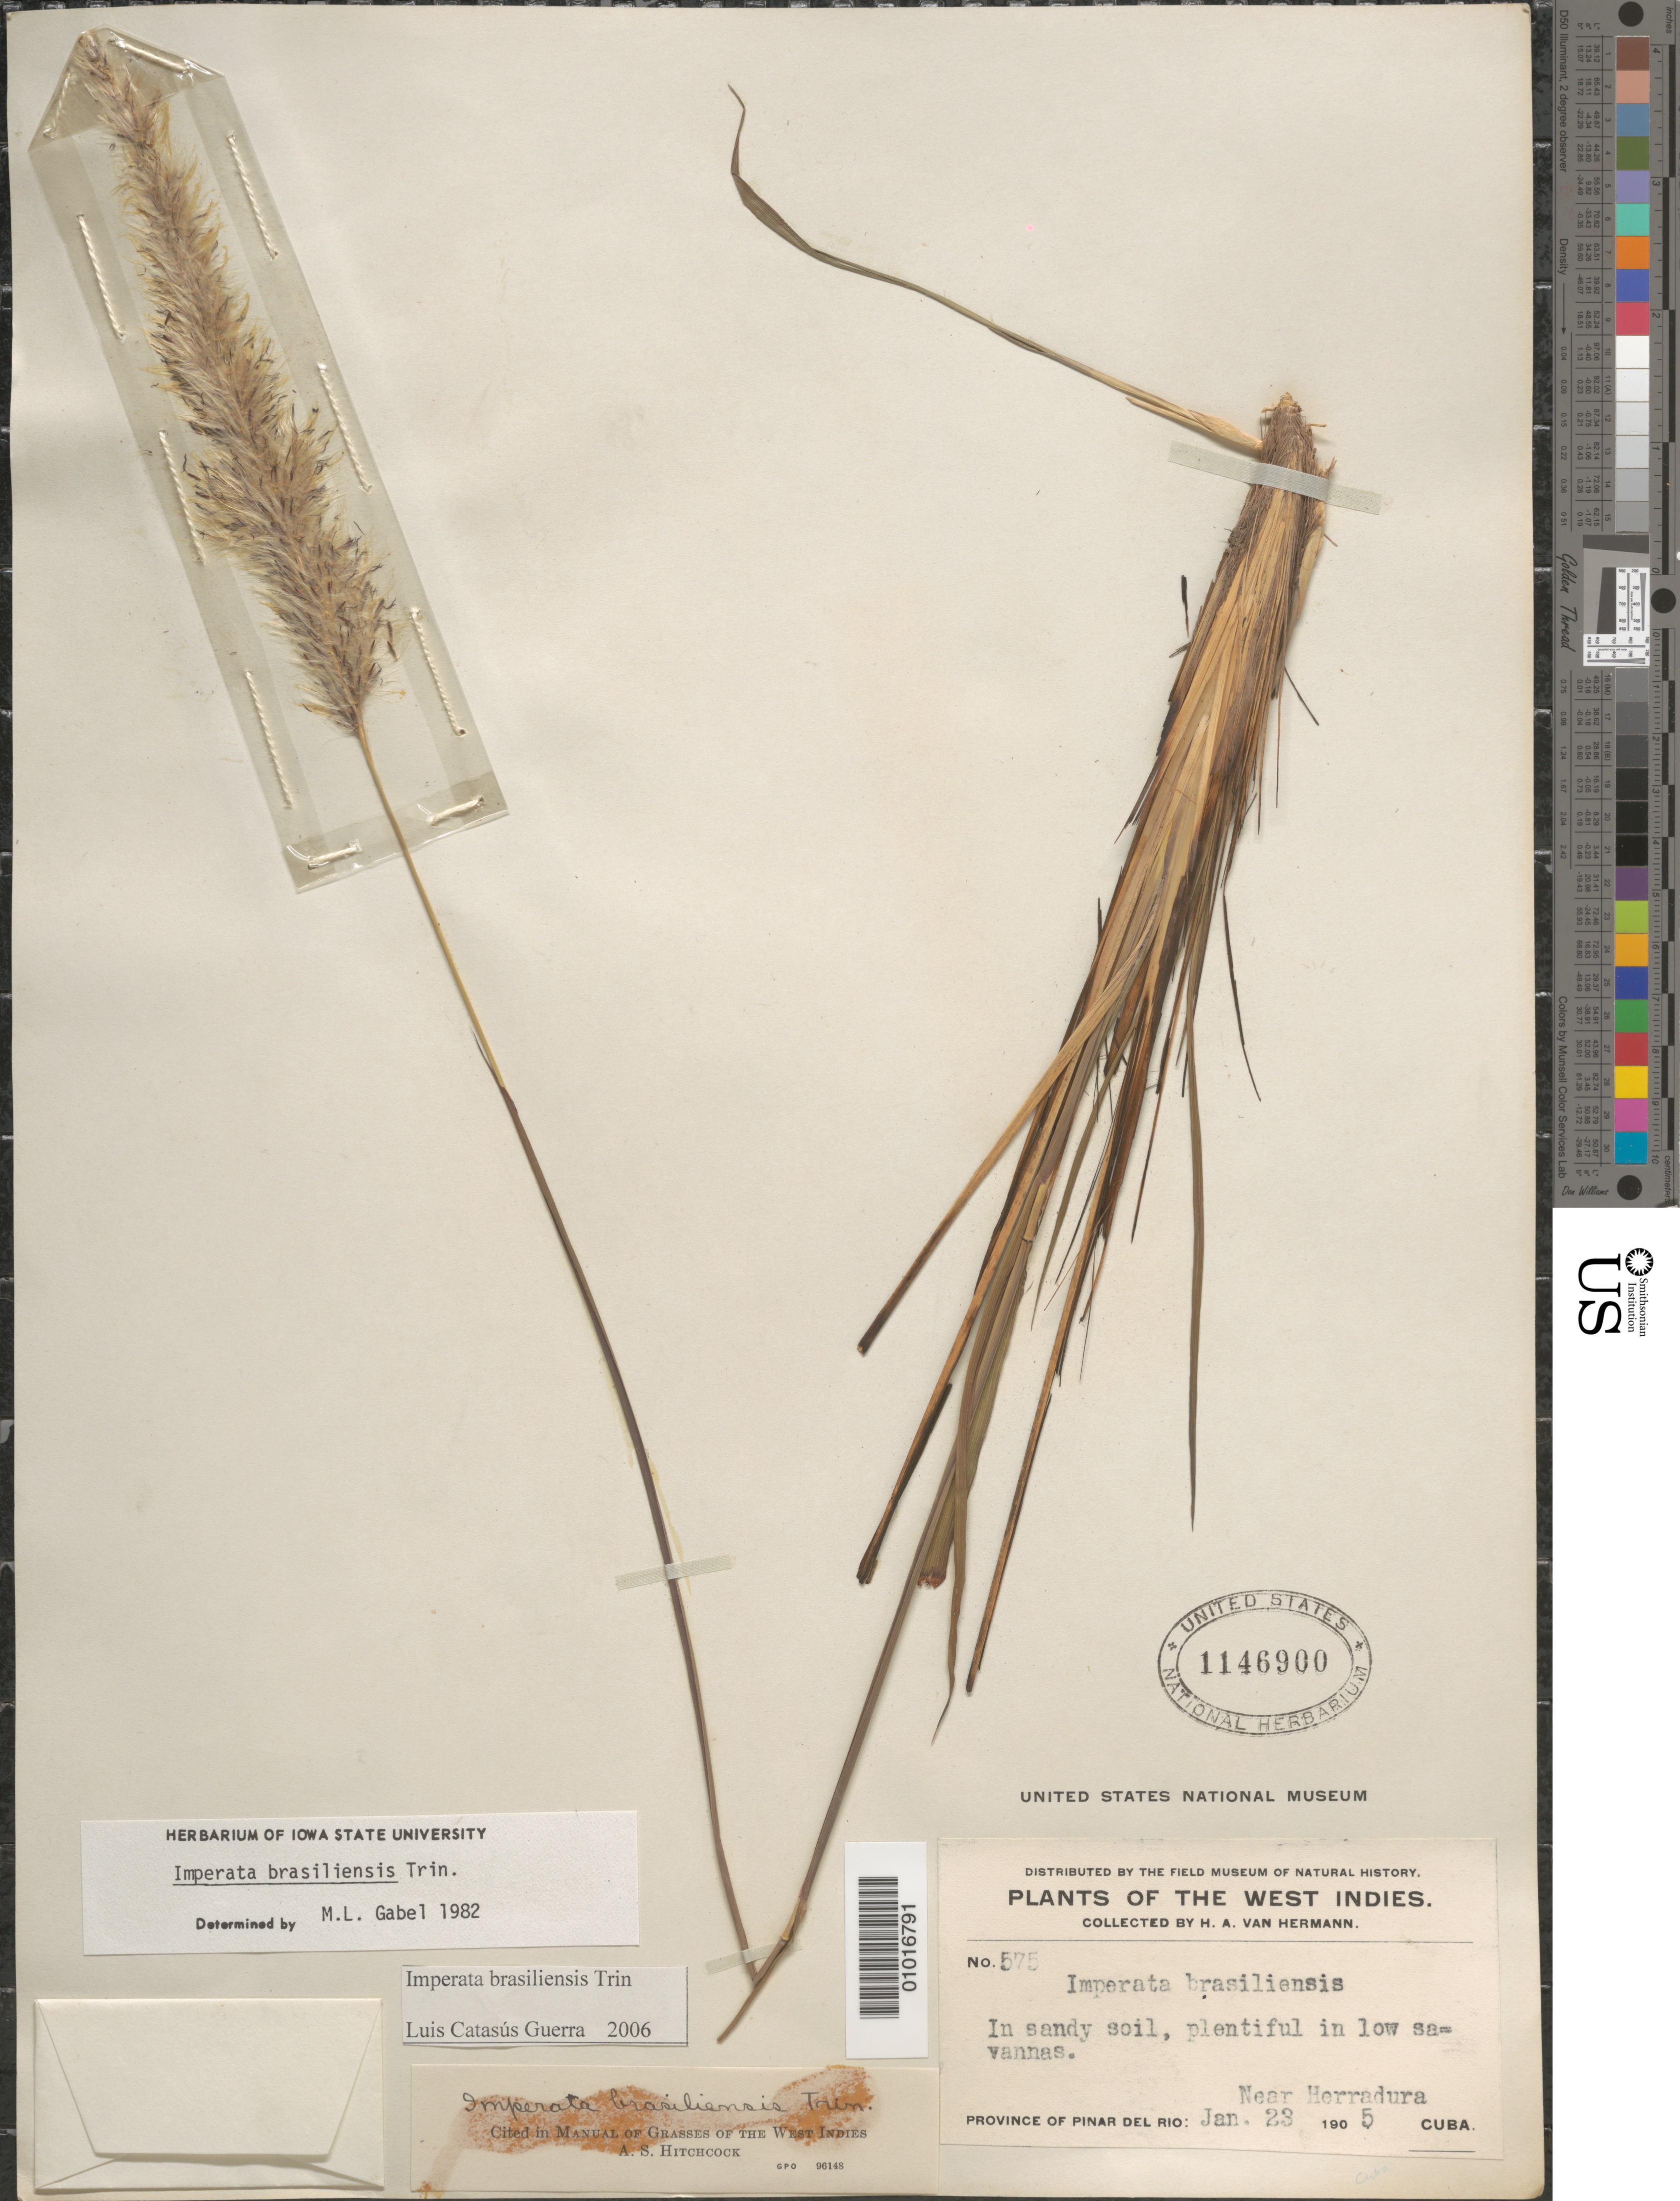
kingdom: Plantae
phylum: Tracheophyta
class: Liliopsida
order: Poales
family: Poaceae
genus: Imperata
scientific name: Imperata brasiliensis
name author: Trin.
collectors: H. A. Van Hermann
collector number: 575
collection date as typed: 23 Jan 1905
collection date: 1905-01-23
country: Cuba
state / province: Pinar del Rio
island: Cuba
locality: Near Herradura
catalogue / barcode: US 1146900